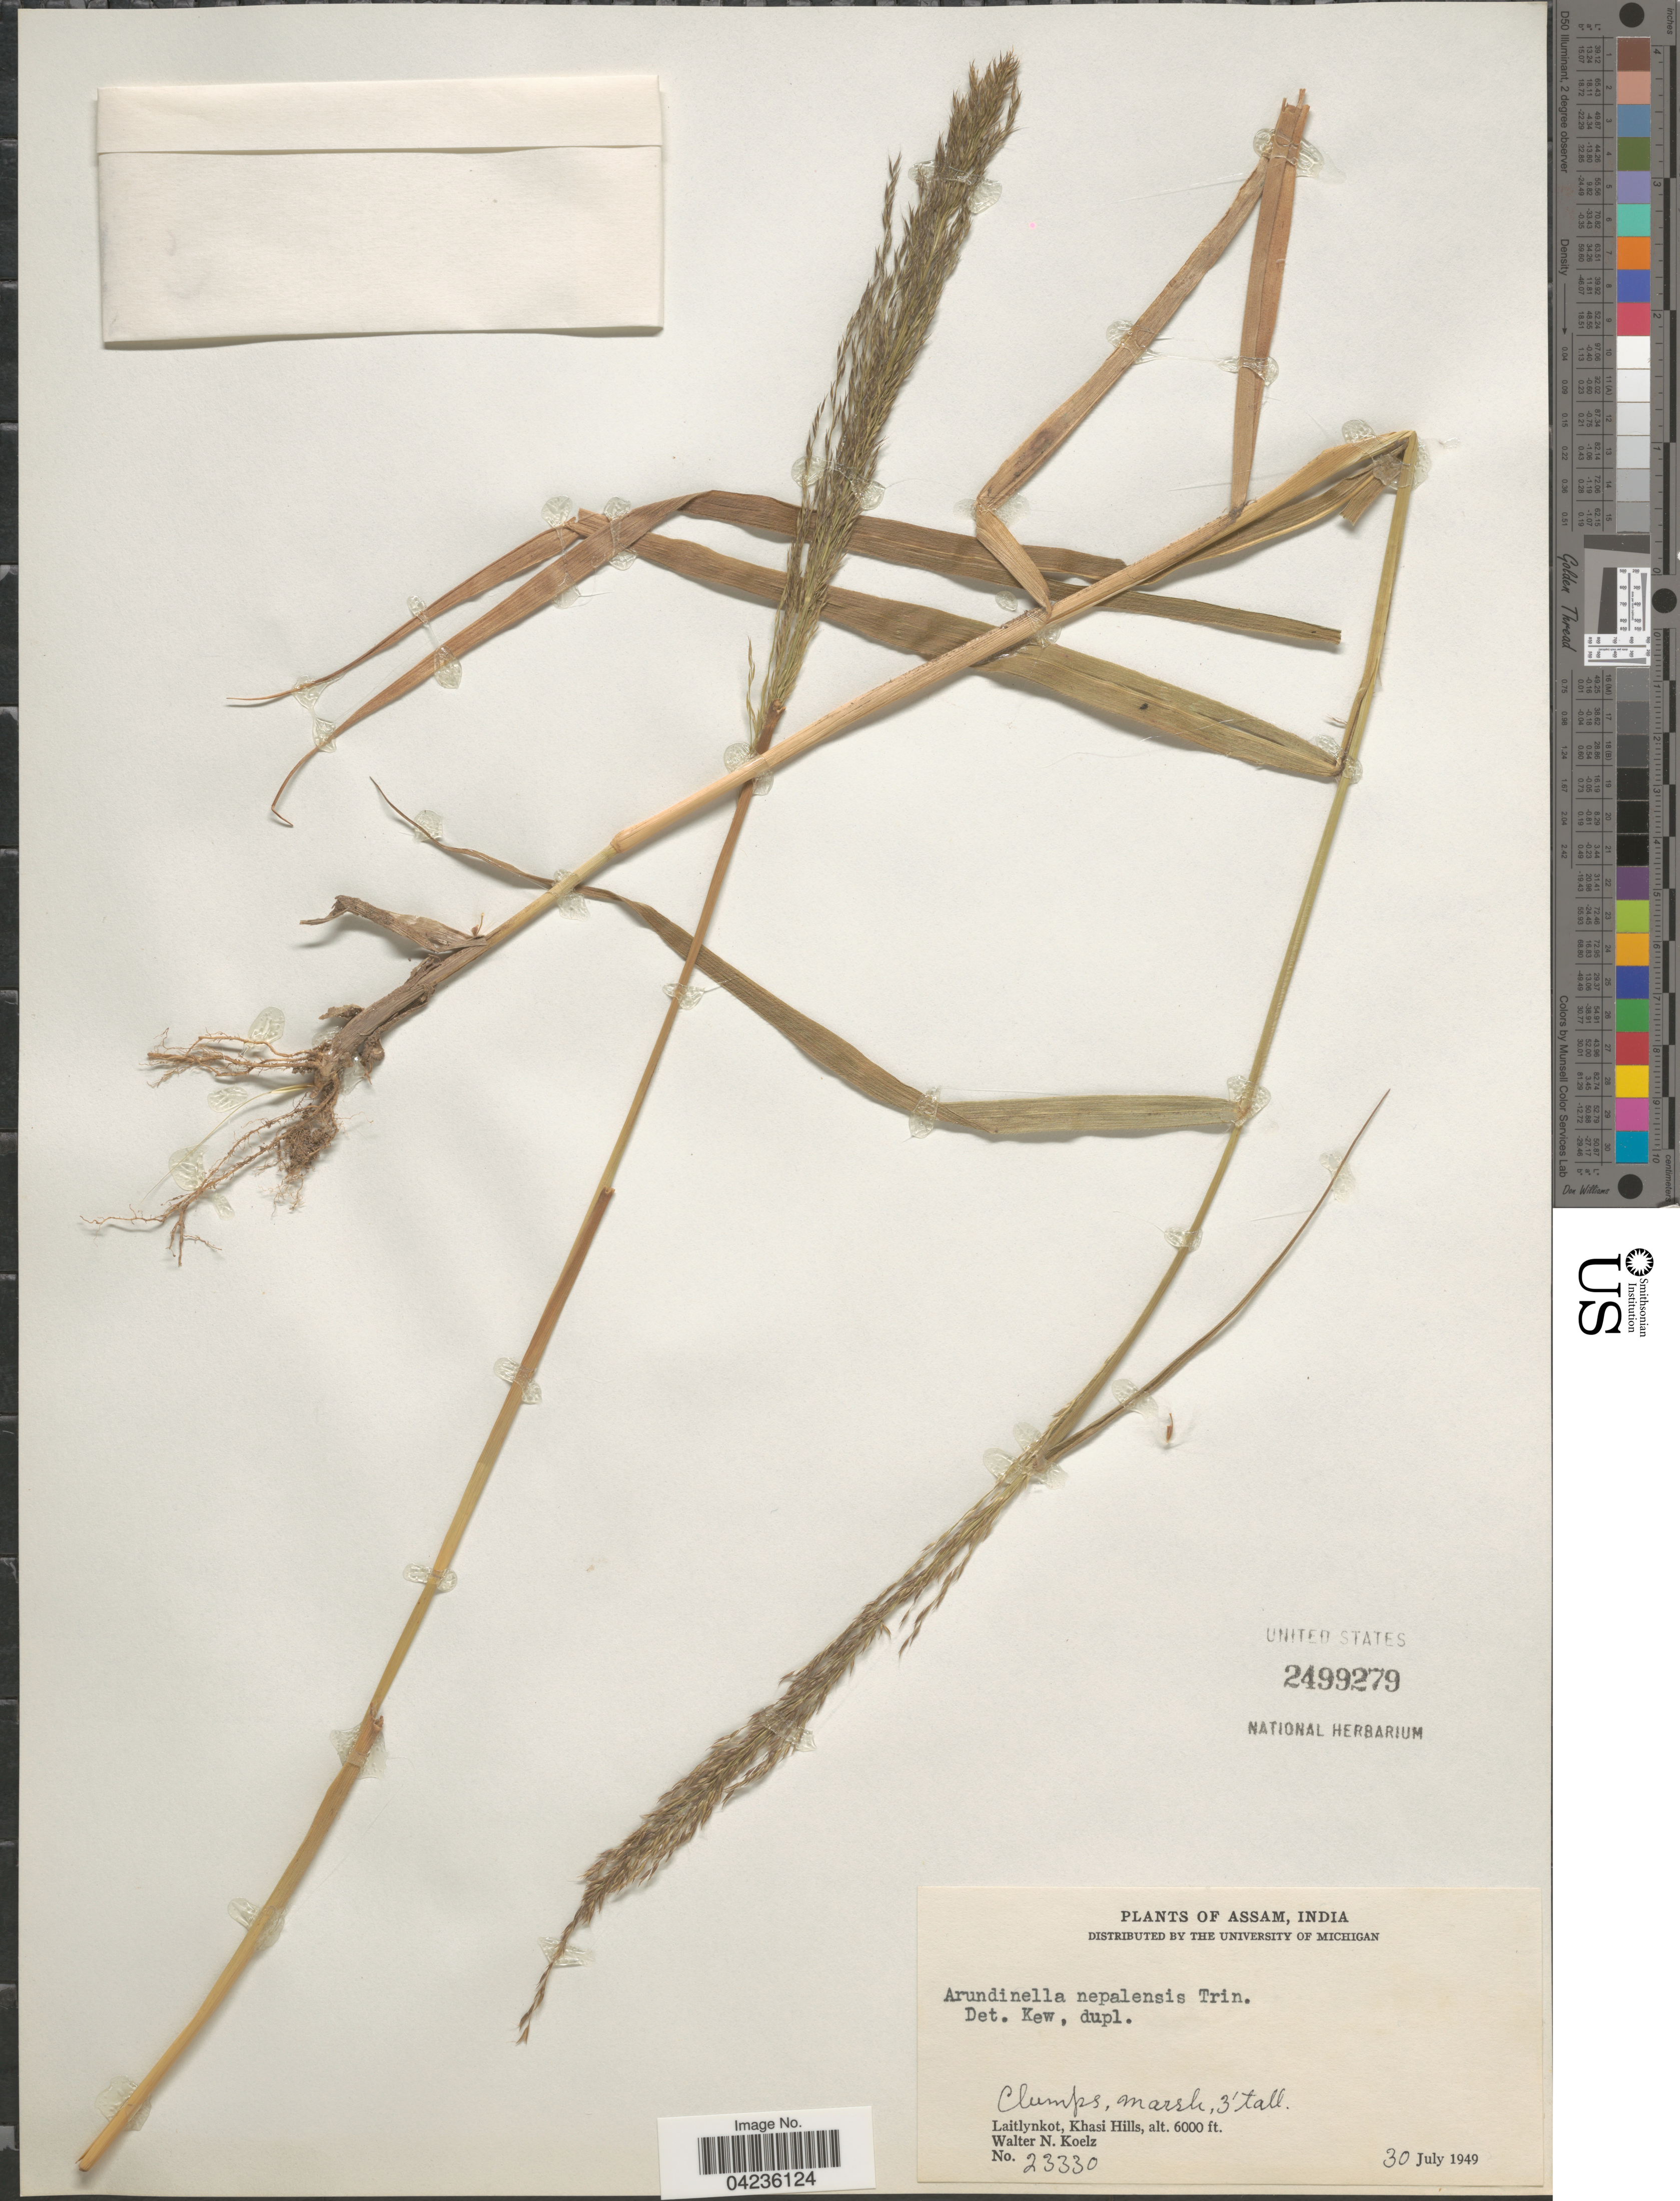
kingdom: Plantae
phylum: Tracheophyta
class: Liliopsida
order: Poales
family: Poaceae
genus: Arundinella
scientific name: Arundinella nepalensis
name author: Trin.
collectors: W. N. Koelz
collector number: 23330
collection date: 1949-07-30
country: India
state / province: Meghalaya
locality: Laitlynkot, Khasi Hills.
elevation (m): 1829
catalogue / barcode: US 2499279